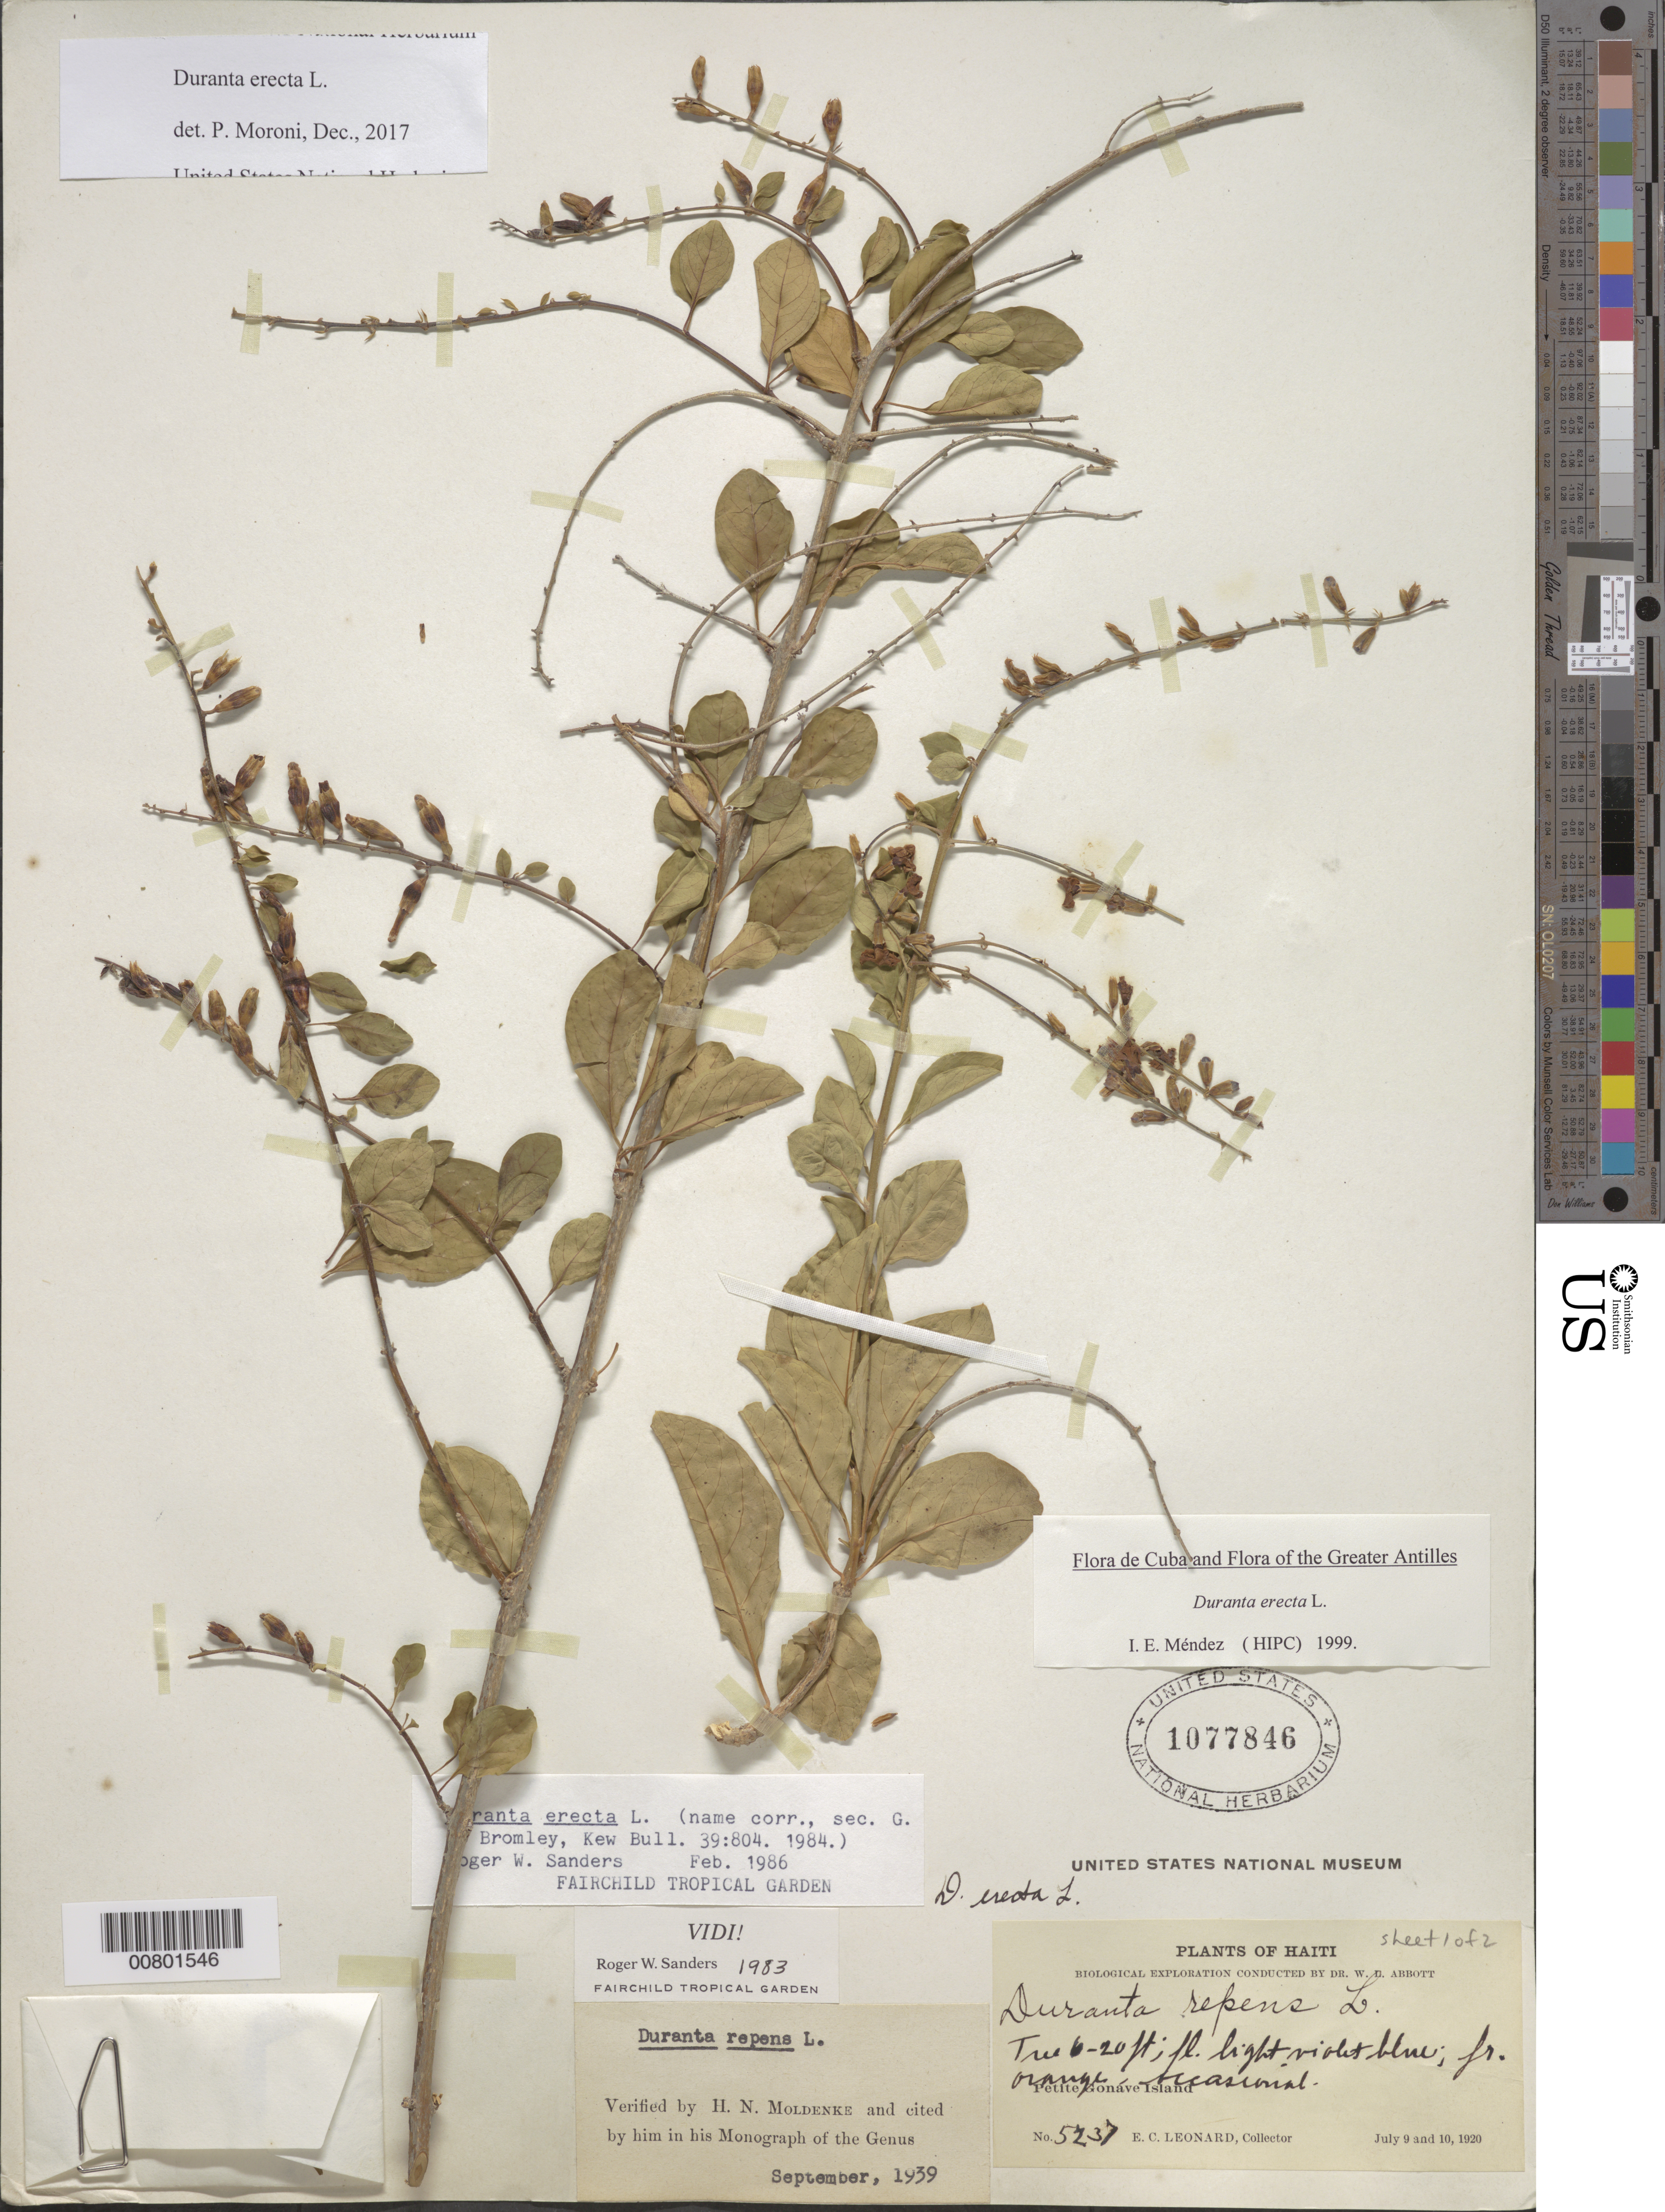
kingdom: Plantae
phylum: Tracheophyta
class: Magnoliopsida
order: Lamiales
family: Verbenaceae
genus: Duranta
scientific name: Duranta erecta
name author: L.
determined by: Méndez, Isidro E., (HIPC)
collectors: E. C. Leonard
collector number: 5237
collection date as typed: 09 Jul 1920 to 10 Jul 1920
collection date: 1920-07-09/1920-07-10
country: Haiti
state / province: Ouest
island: Isla Petite Gonave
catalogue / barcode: US 1077846